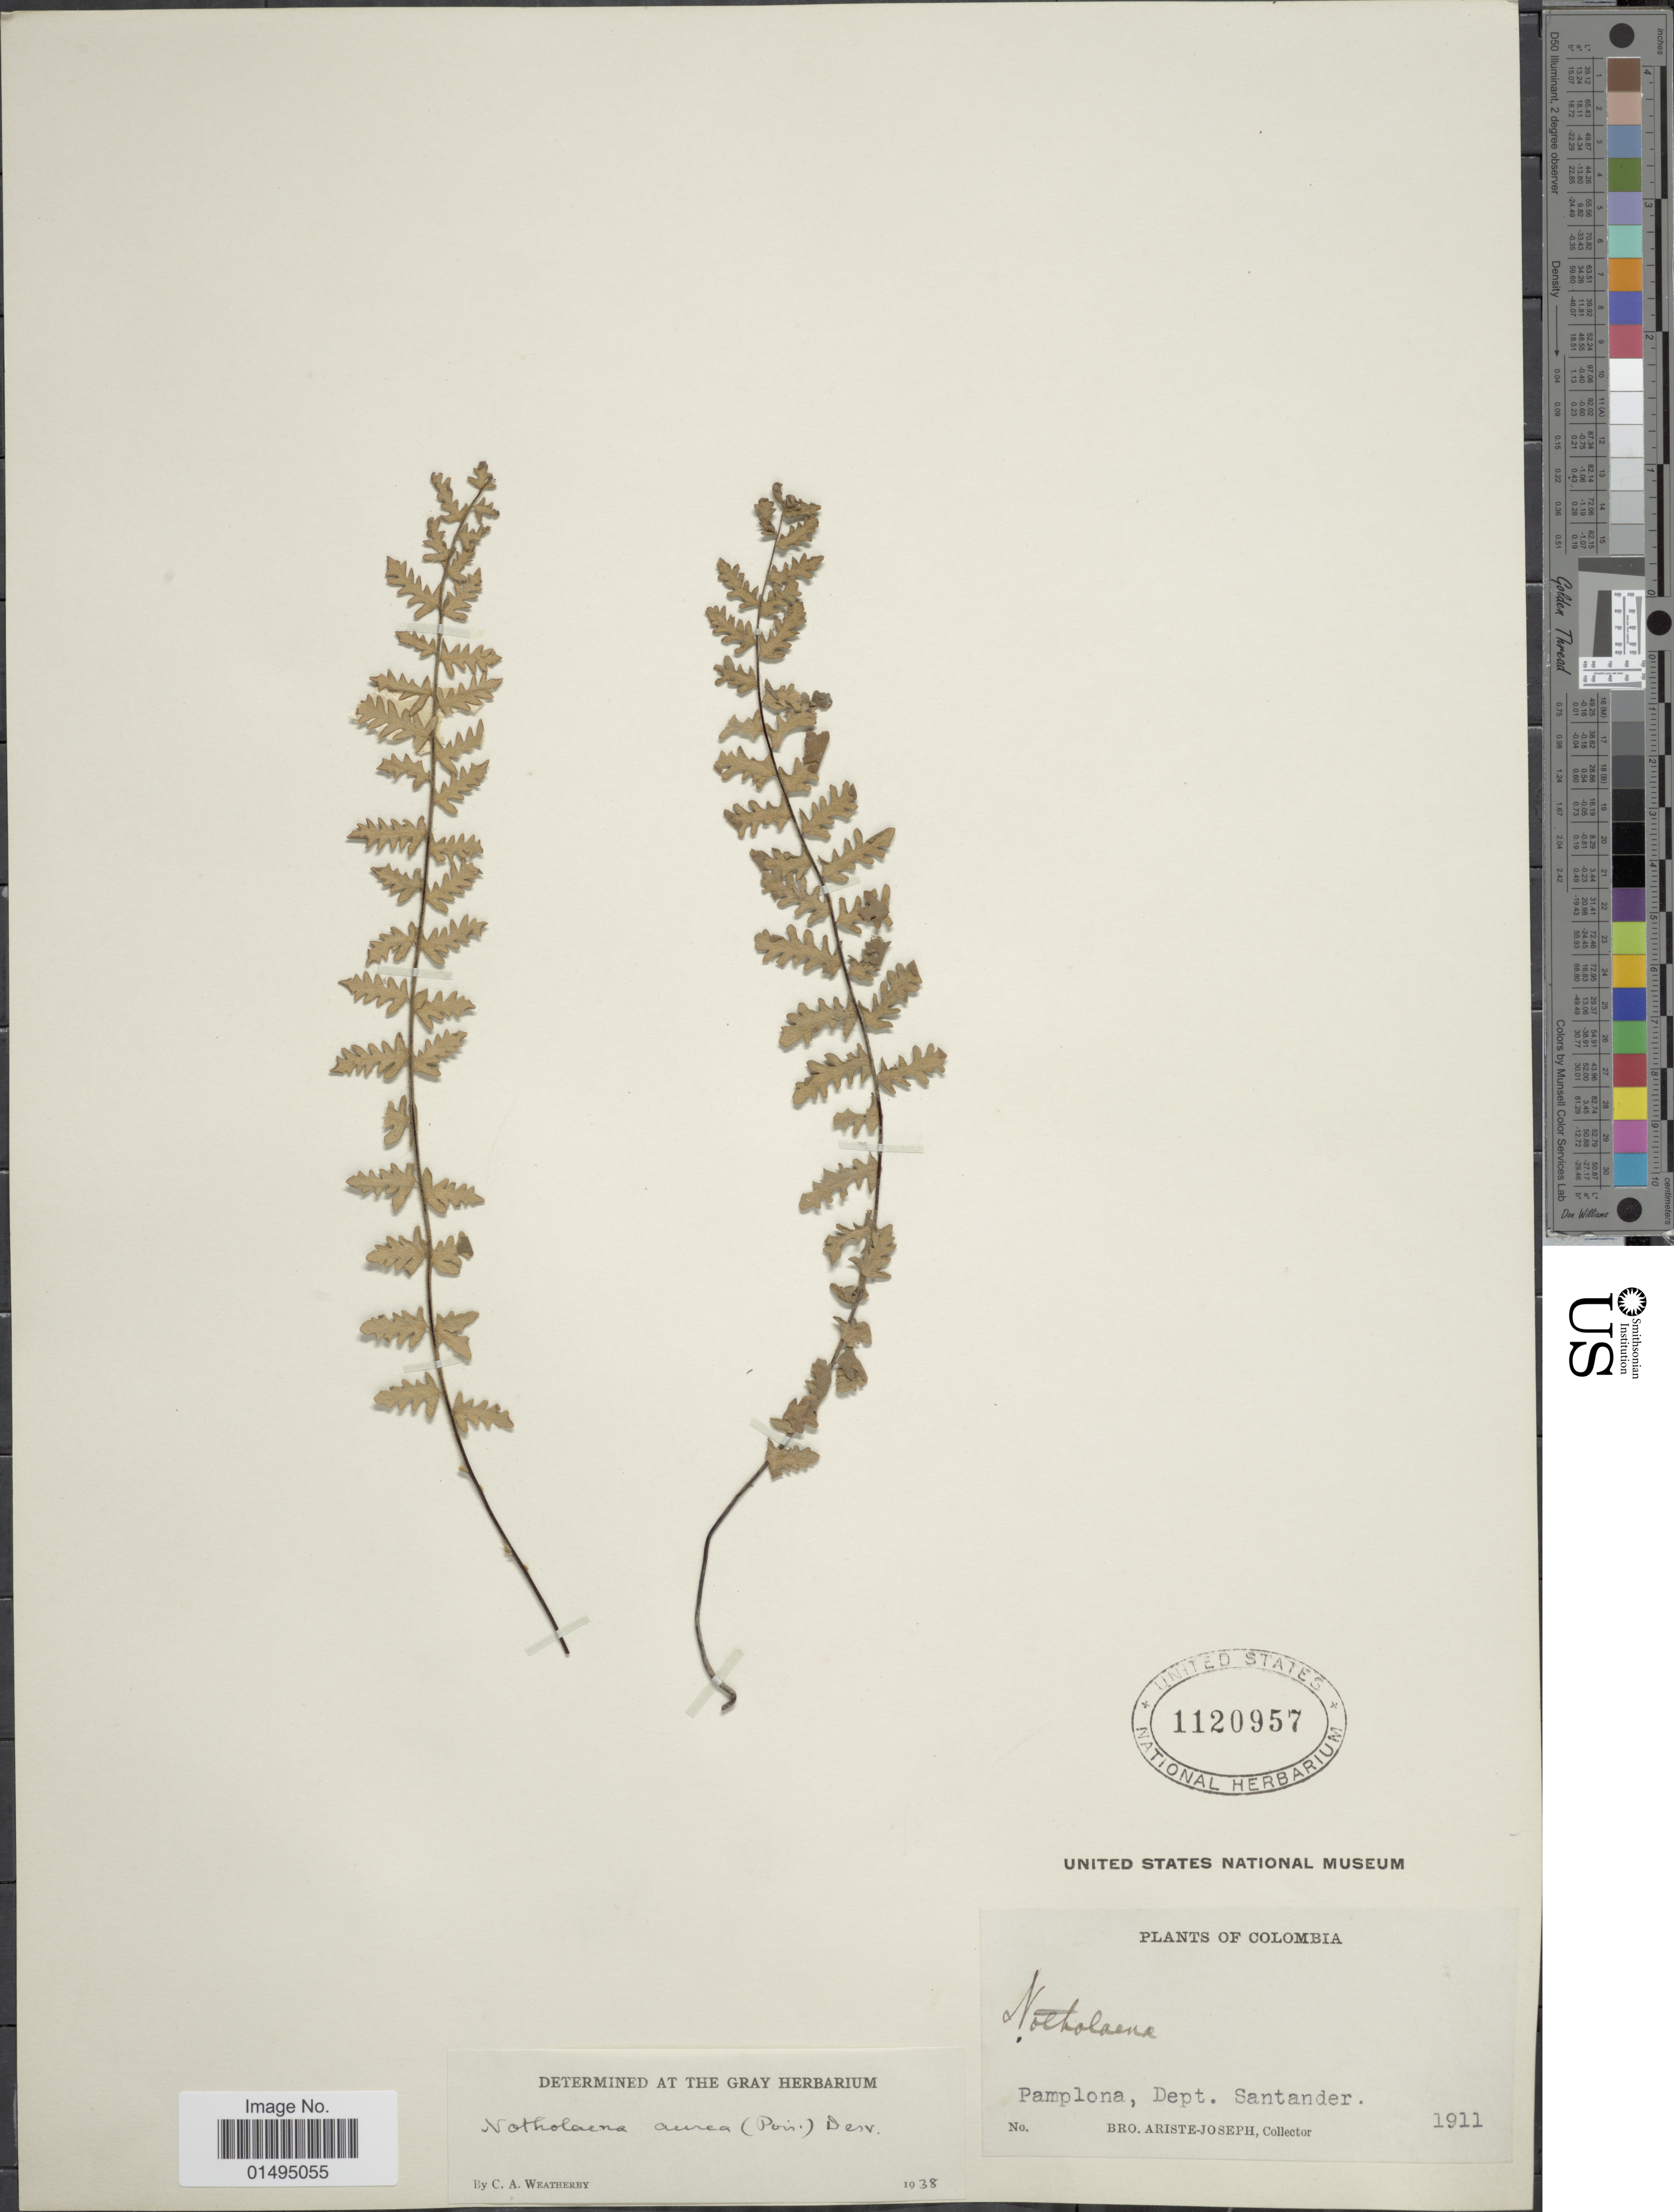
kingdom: Plantae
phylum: Tracheophyta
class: Polypodiopsida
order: Polypodiales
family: Pteridaceae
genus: Myriopteris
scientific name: Myriopteris aurea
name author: (Poir.) Grusz & Windham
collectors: Bro. Ariste-Joseph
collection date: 1911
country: Colombia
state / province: Santander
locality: Pamplona, Dept. Santander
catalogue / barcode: US 1120957